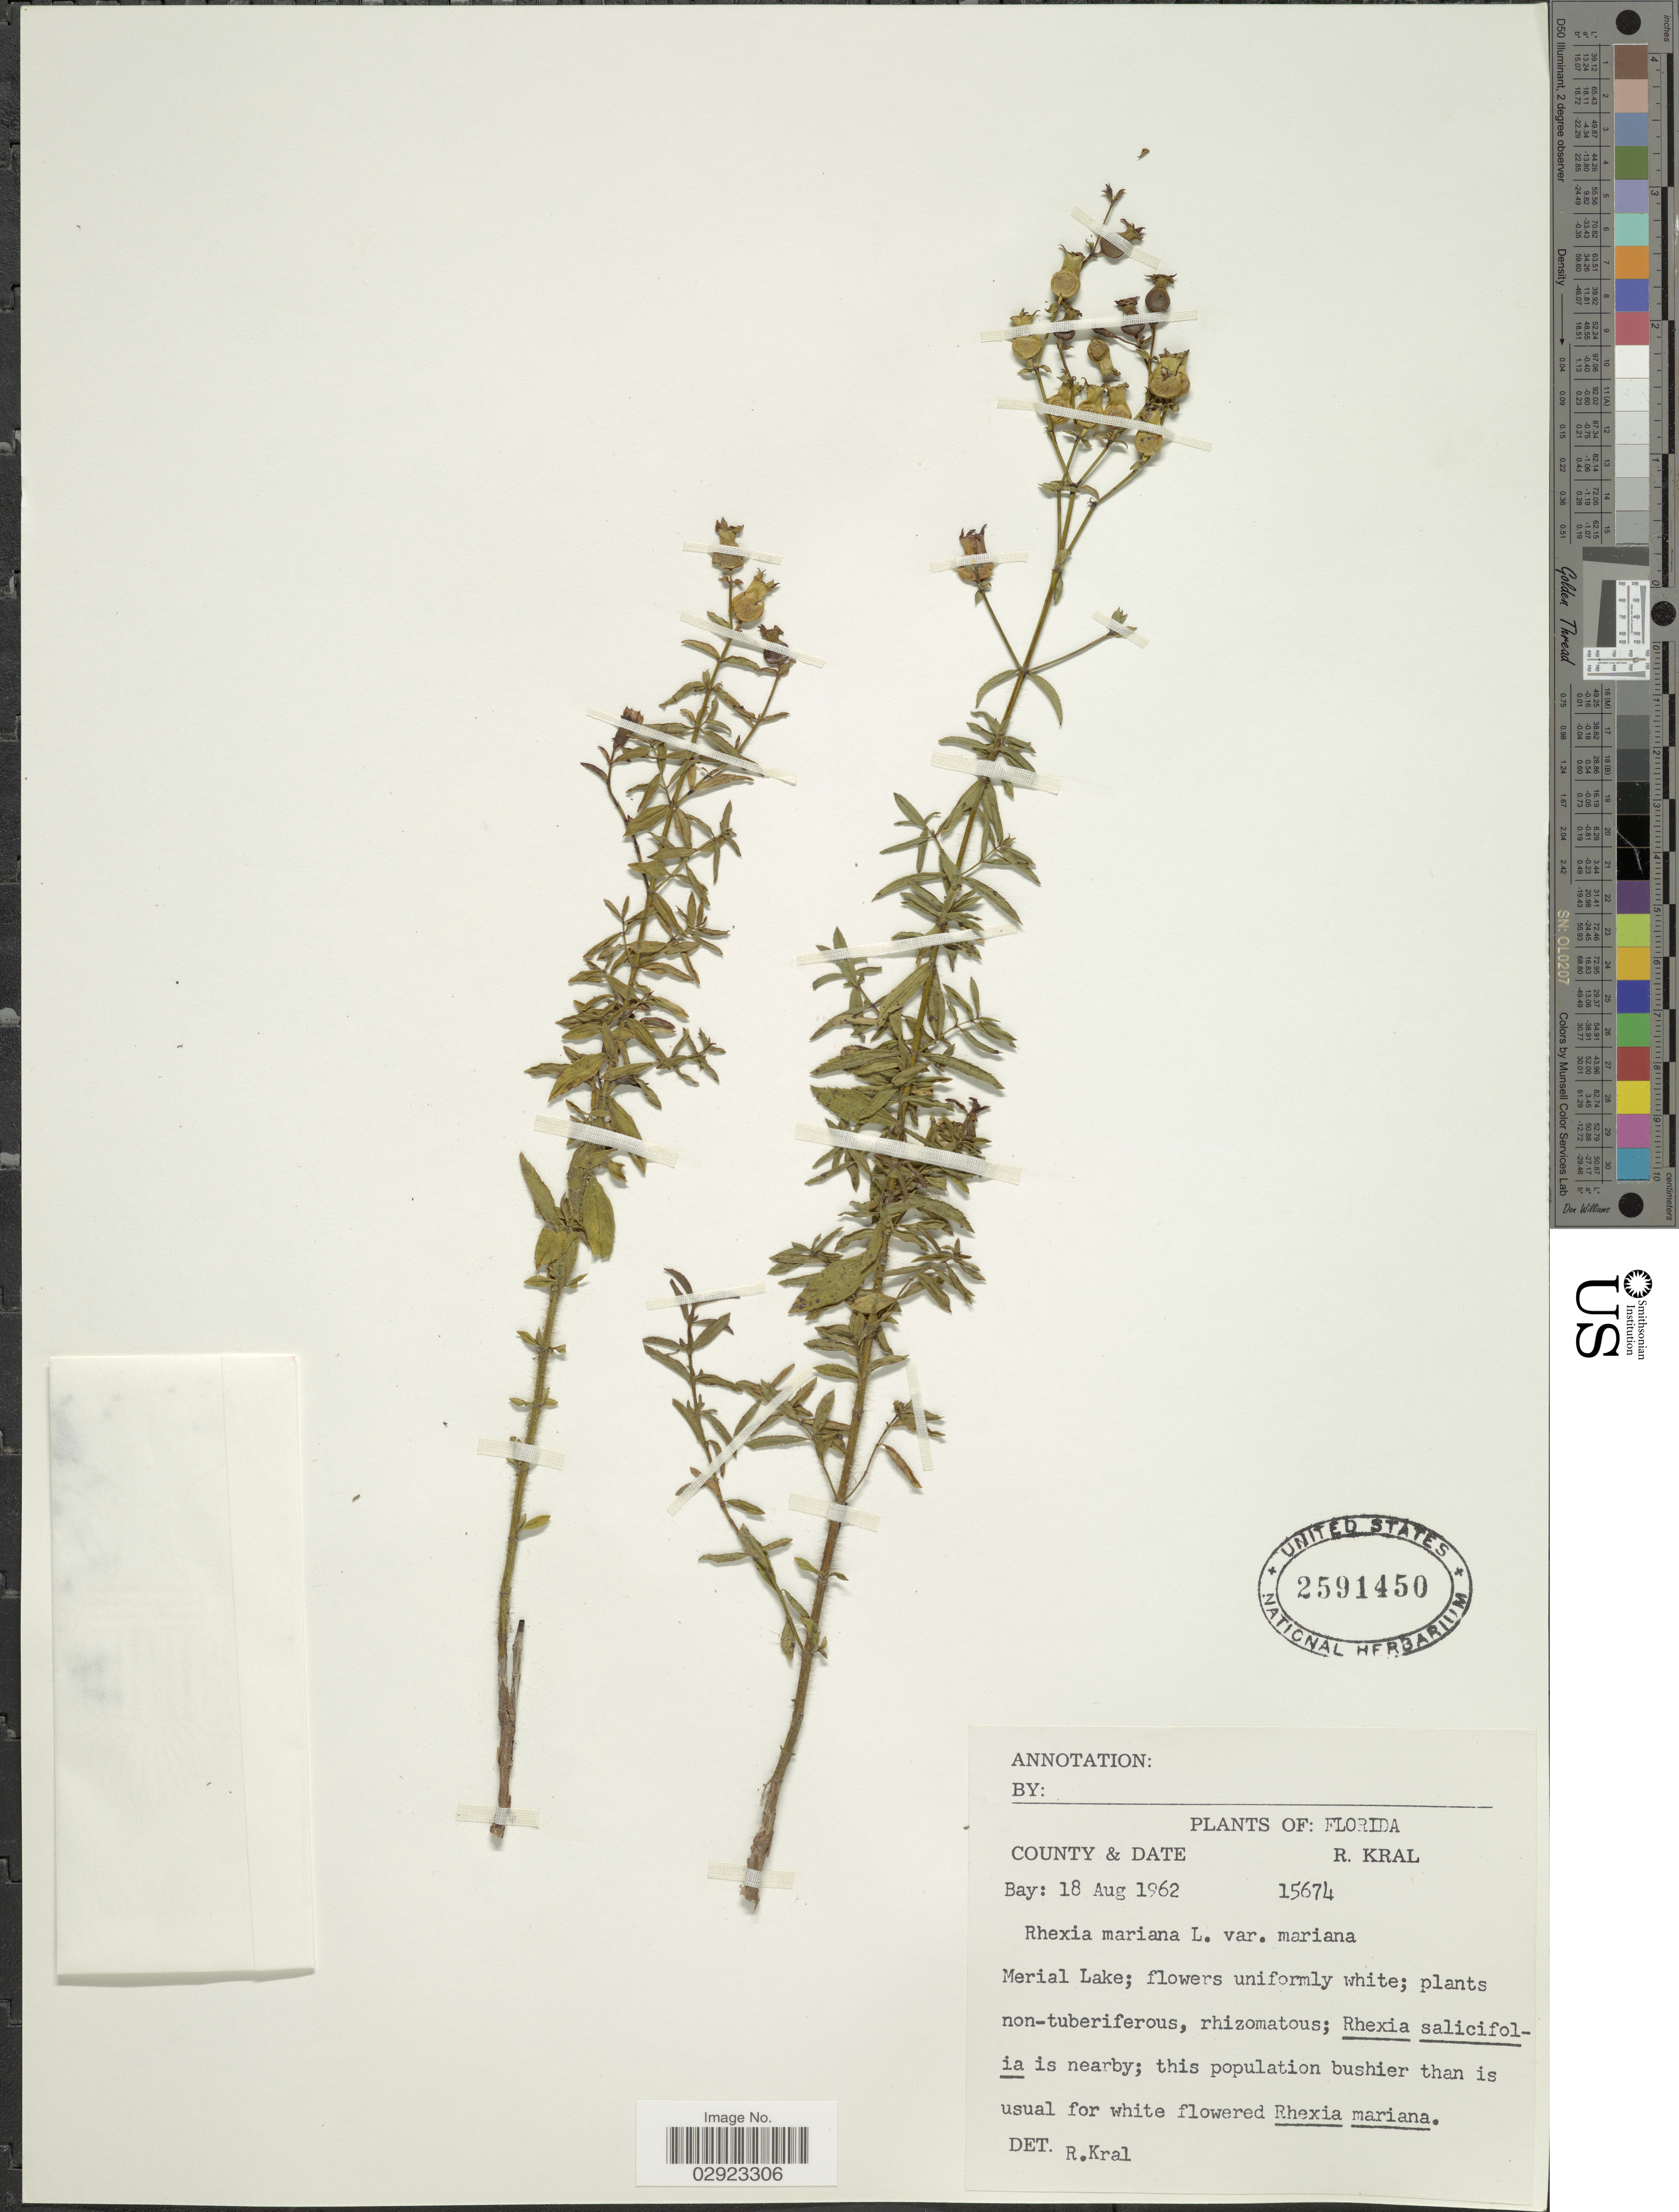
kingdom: Plantae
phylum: Tracheophyta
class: Magnoliopsida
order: Myrtales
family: Melastomataceae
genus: Rhexia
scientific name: Rhexia mariana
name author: L.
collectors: R. Kral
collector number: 15674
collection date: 1962-08-18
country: United States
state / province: Florida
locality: County Bay, Merial Lake.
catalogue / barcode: US 2591450